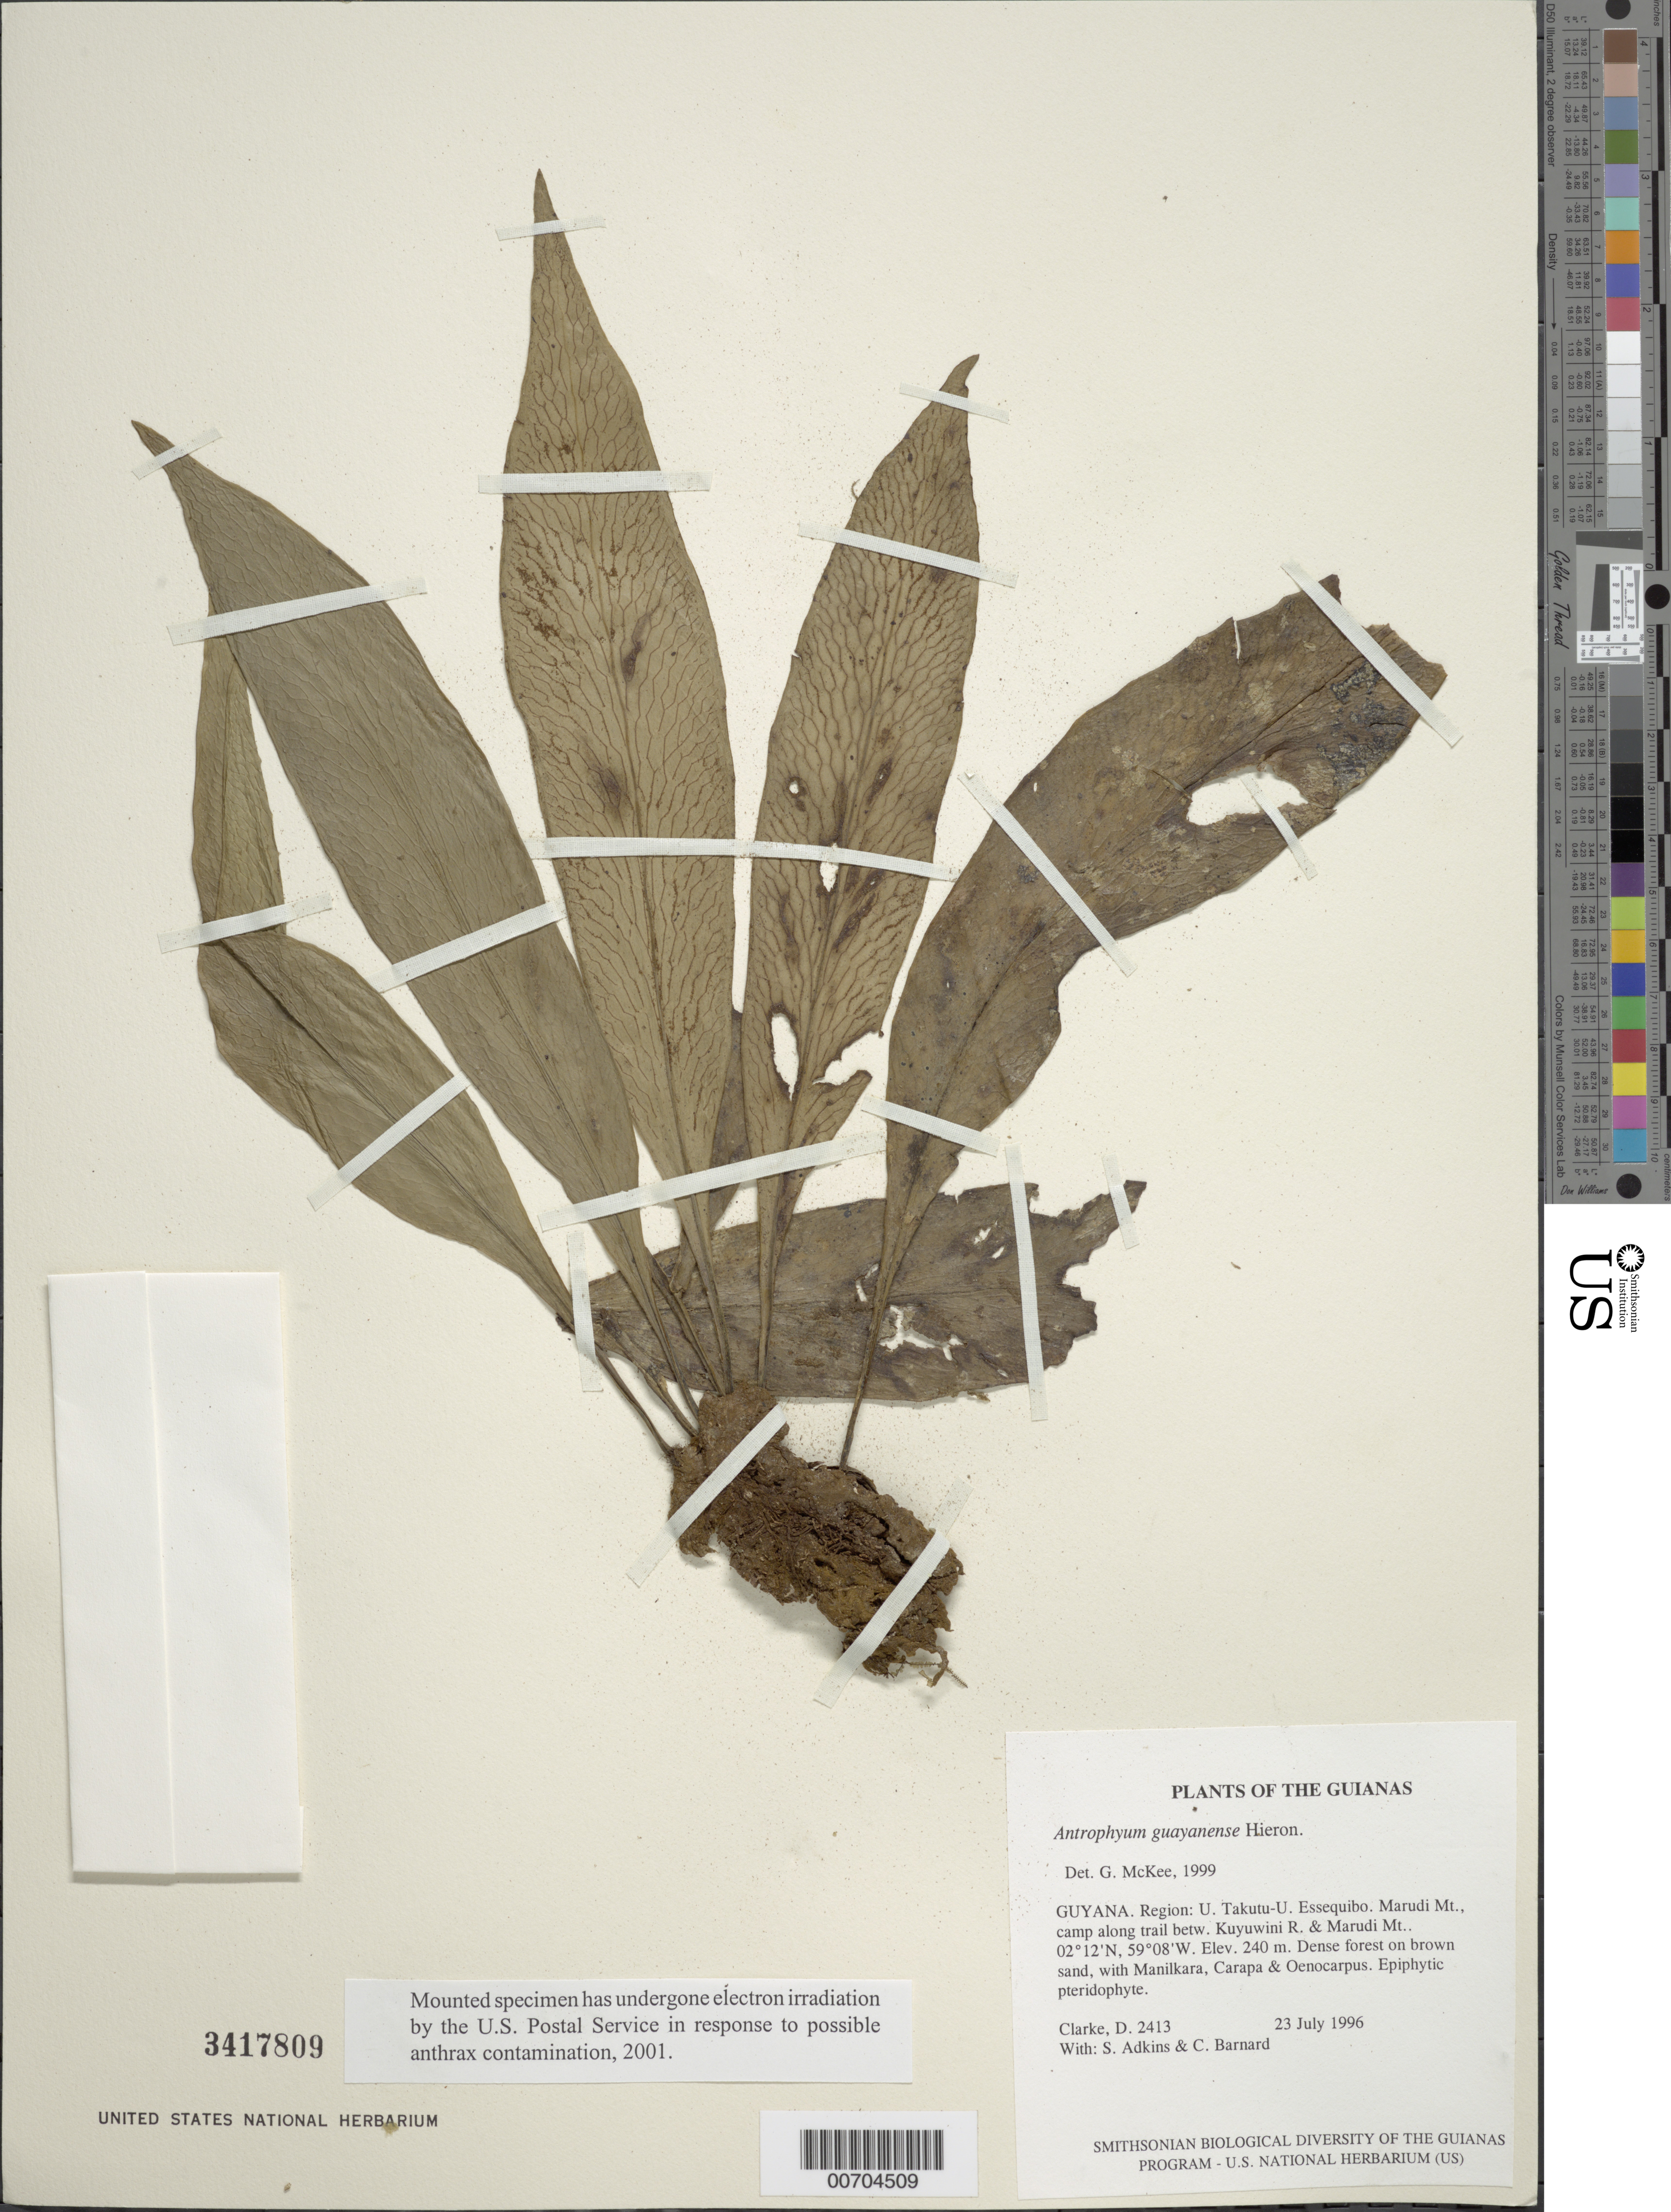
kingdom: Plantae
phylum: Tracheophyta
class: Polypodiopsida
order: Polypodiales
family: Pteridaceae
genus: Polytaenium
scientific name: Polytaenium guayanense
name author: (Hieron.) Alston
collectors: H. D. Clarke, S. Adkins & C. Bernard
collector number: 2413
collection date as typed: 23 July 1996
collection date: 1996-07-23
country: Guyana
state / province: U. Takutu-U. Essequibo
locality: Marudi Mt., camp along trail betw. Kuyuwini R. & Marudi Mt.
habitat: Dense forest on brown sand, with Manilkara, Carapa & Oenocarpus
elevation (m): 240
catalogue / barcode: US 3417809